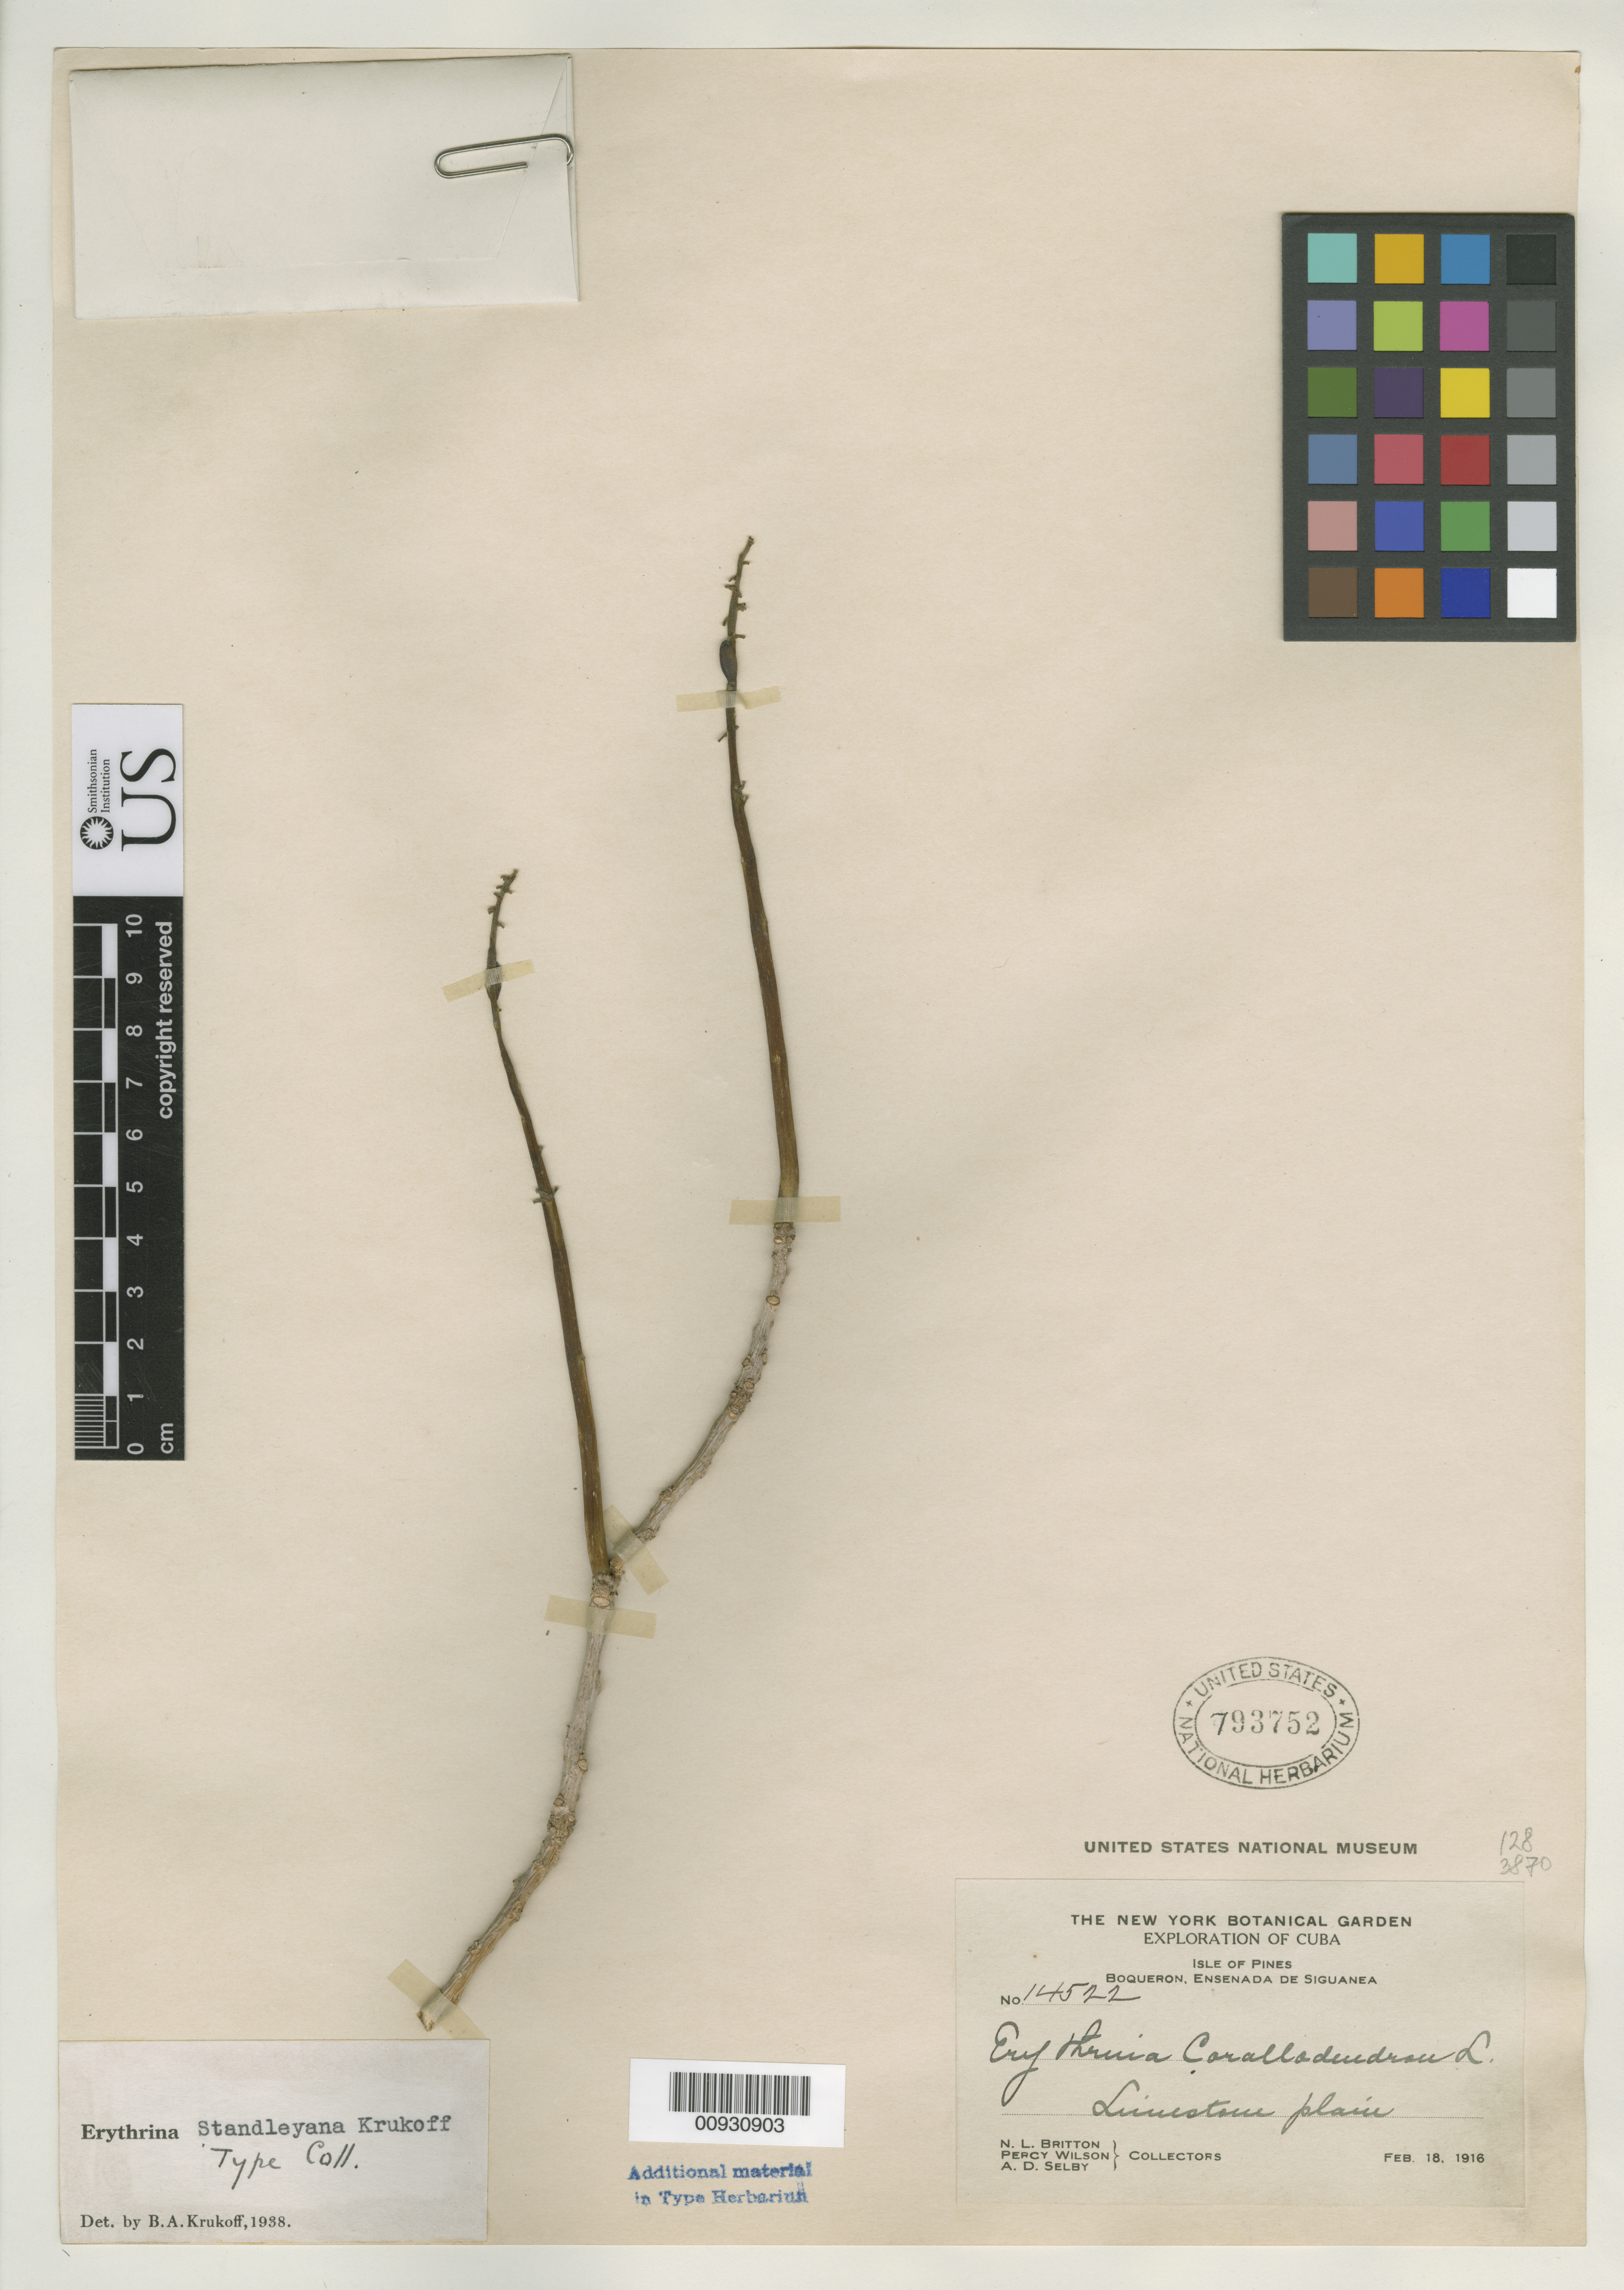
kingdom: Plantae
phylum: Tracheophyta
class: Magnoliopsida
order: Fabales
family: Fabaceae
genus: Erythrina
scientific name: Erythrina standleyana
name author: Krukoff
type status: Isotype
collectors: N. Britton, P. Wilson & A. Selby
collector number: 14522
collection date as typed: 18 Feb 1916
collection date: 1916-02-18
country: Cuba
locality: Isle of Pines, Bosqueron, Ensenada de Siguarea.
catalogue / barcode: US 793752